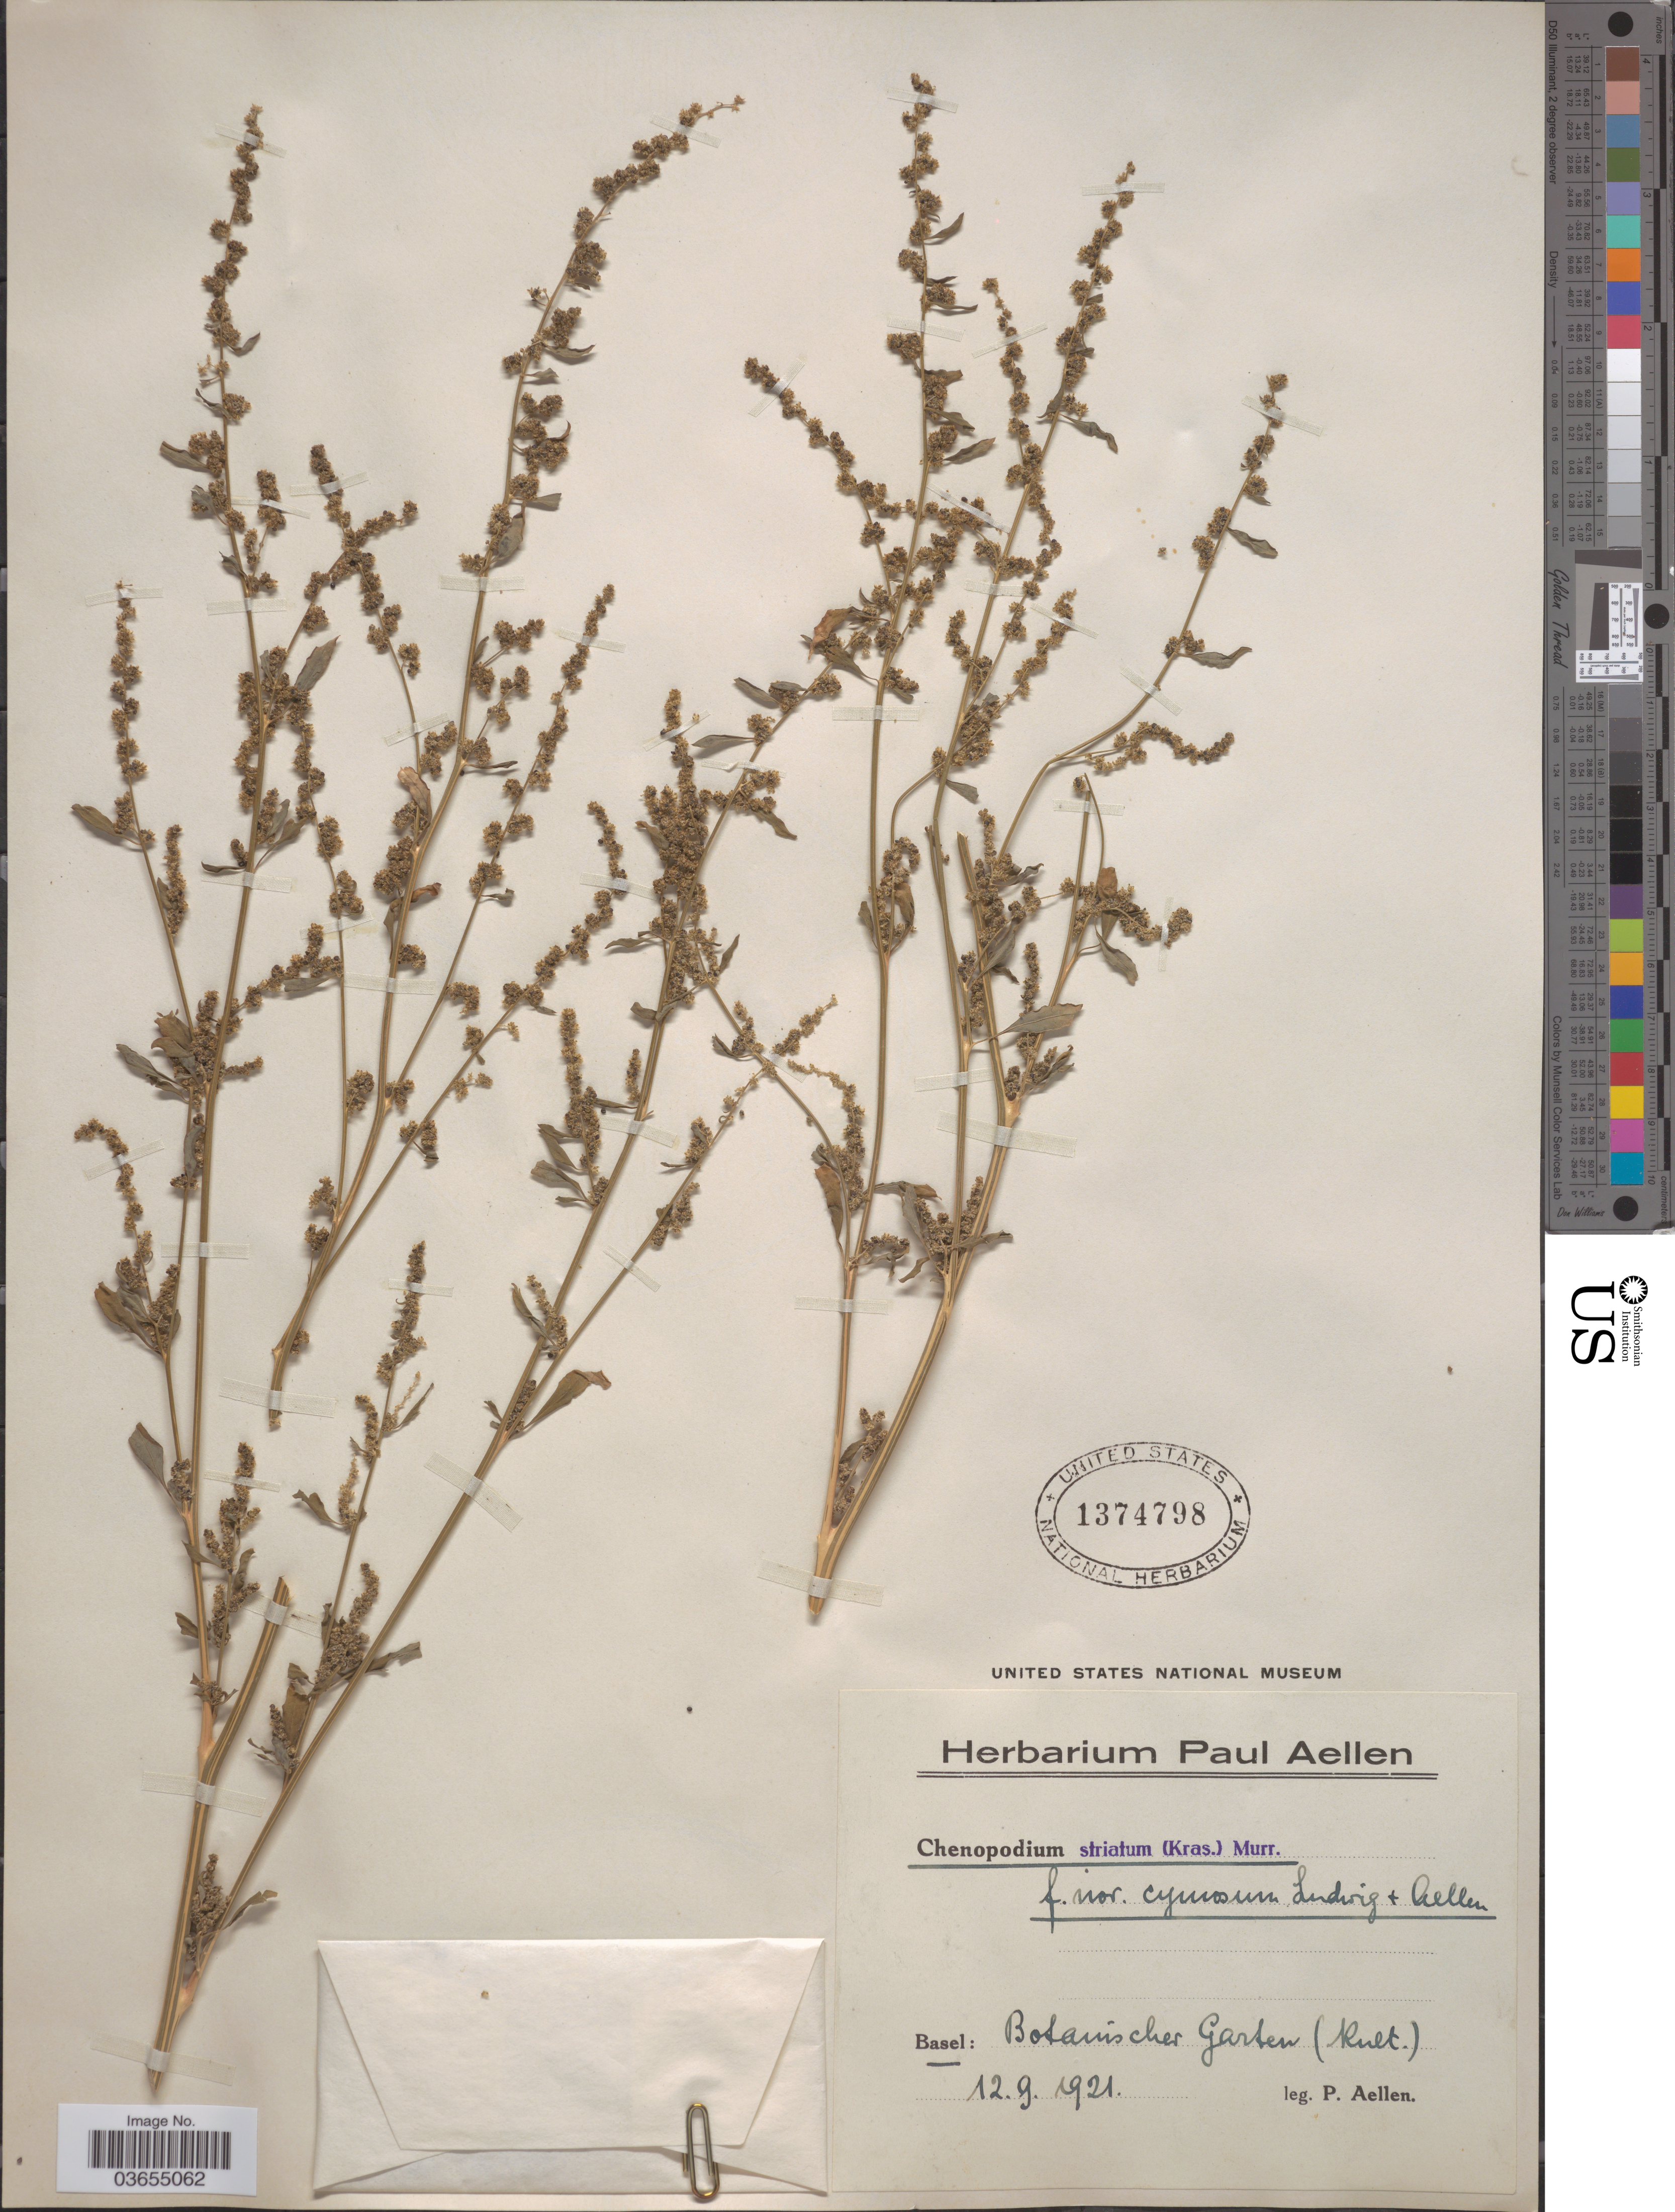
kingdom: Plantae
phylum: Tracheophyta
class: Magnoliopsida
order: Caryophyllales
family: Amaranthaceae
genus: Chenopodium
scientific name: Chenopodium striatum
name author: (Krasan) Murr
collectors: P. Aellen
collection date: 1921-09-12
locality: Botanischer Garten (Kult).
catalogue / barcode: US 1374798